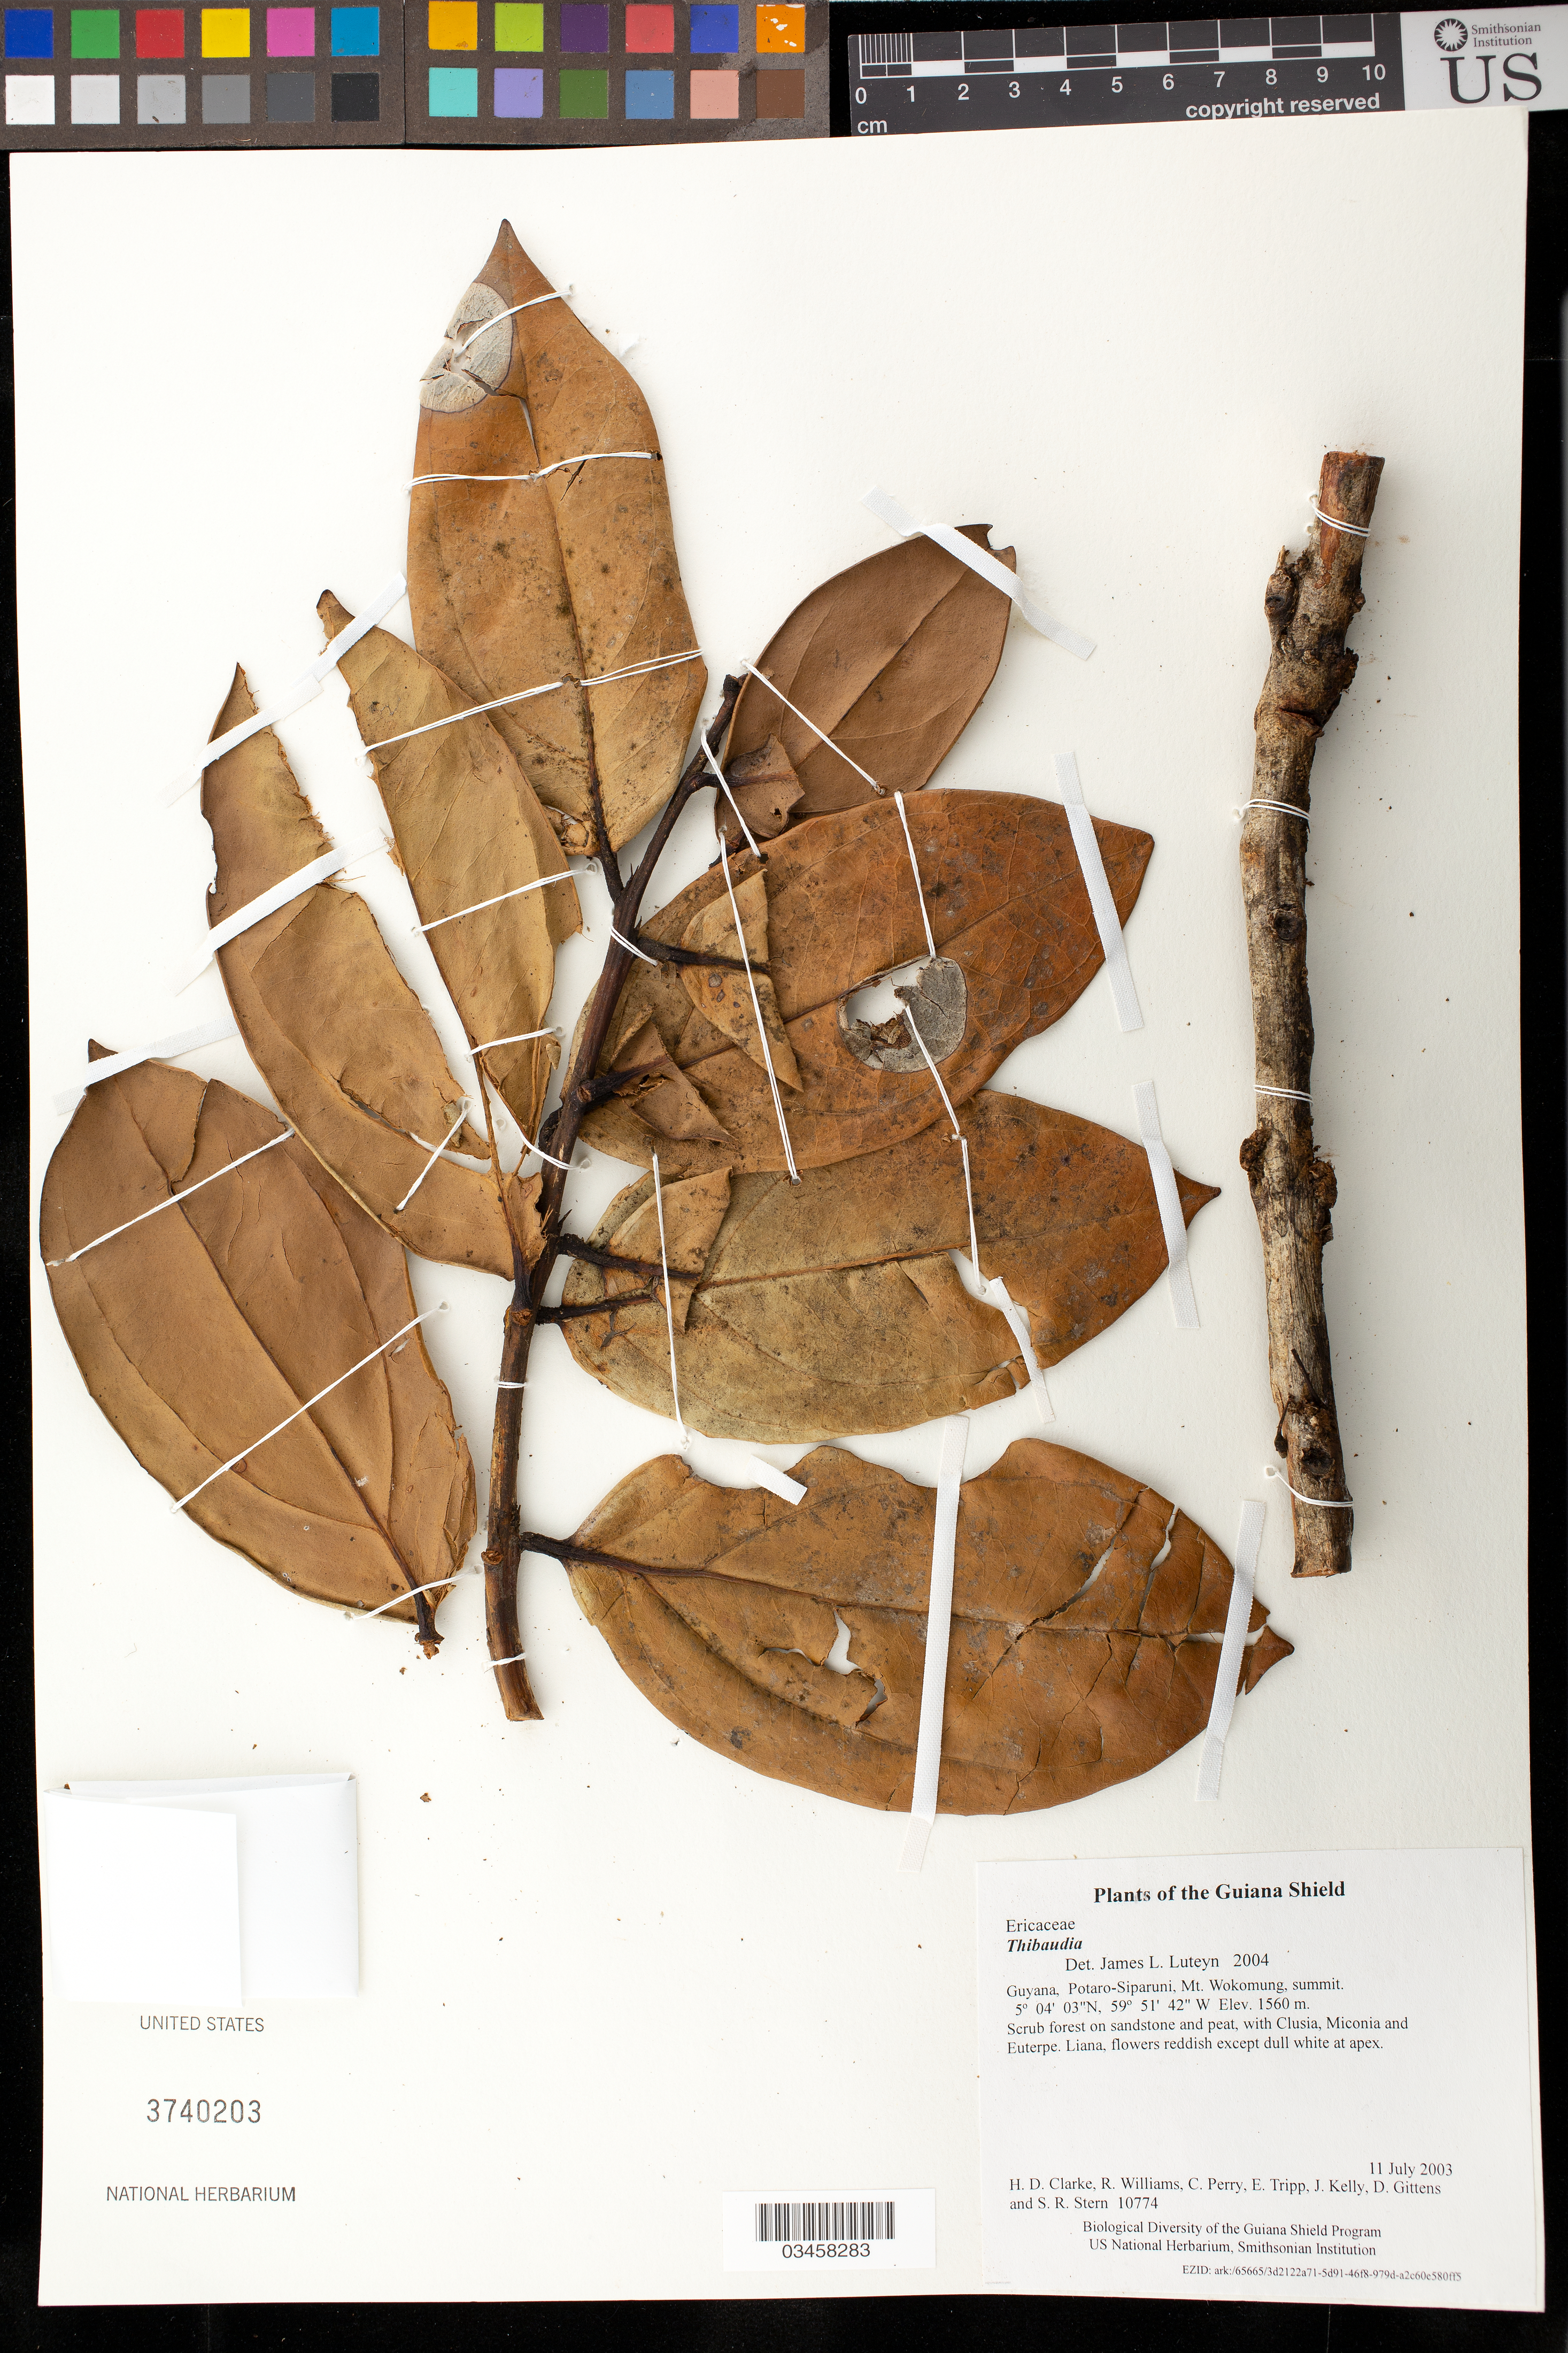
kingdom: Plantae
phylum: Tracheophyta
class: Magnoliopsida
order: Ericales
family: Ericaceae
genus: Thibaudia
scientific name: Thibaudia sp.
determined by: Luteyn, J. L.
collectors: H. D. Clarke, R. Williams, C. Perry, E. Tripp, J. Kelly, D. Gittens & S. R. Stern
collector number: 10774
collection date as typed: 11 July 2003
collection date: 2003-07-11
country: Guyana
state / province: Potaro-Siparuni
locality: Mt. Wokomung, summit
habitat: Scrub forest on sandstone and peat, with Clusia, Miconia and Euterpe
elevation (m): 1560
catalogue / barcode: US 3740203